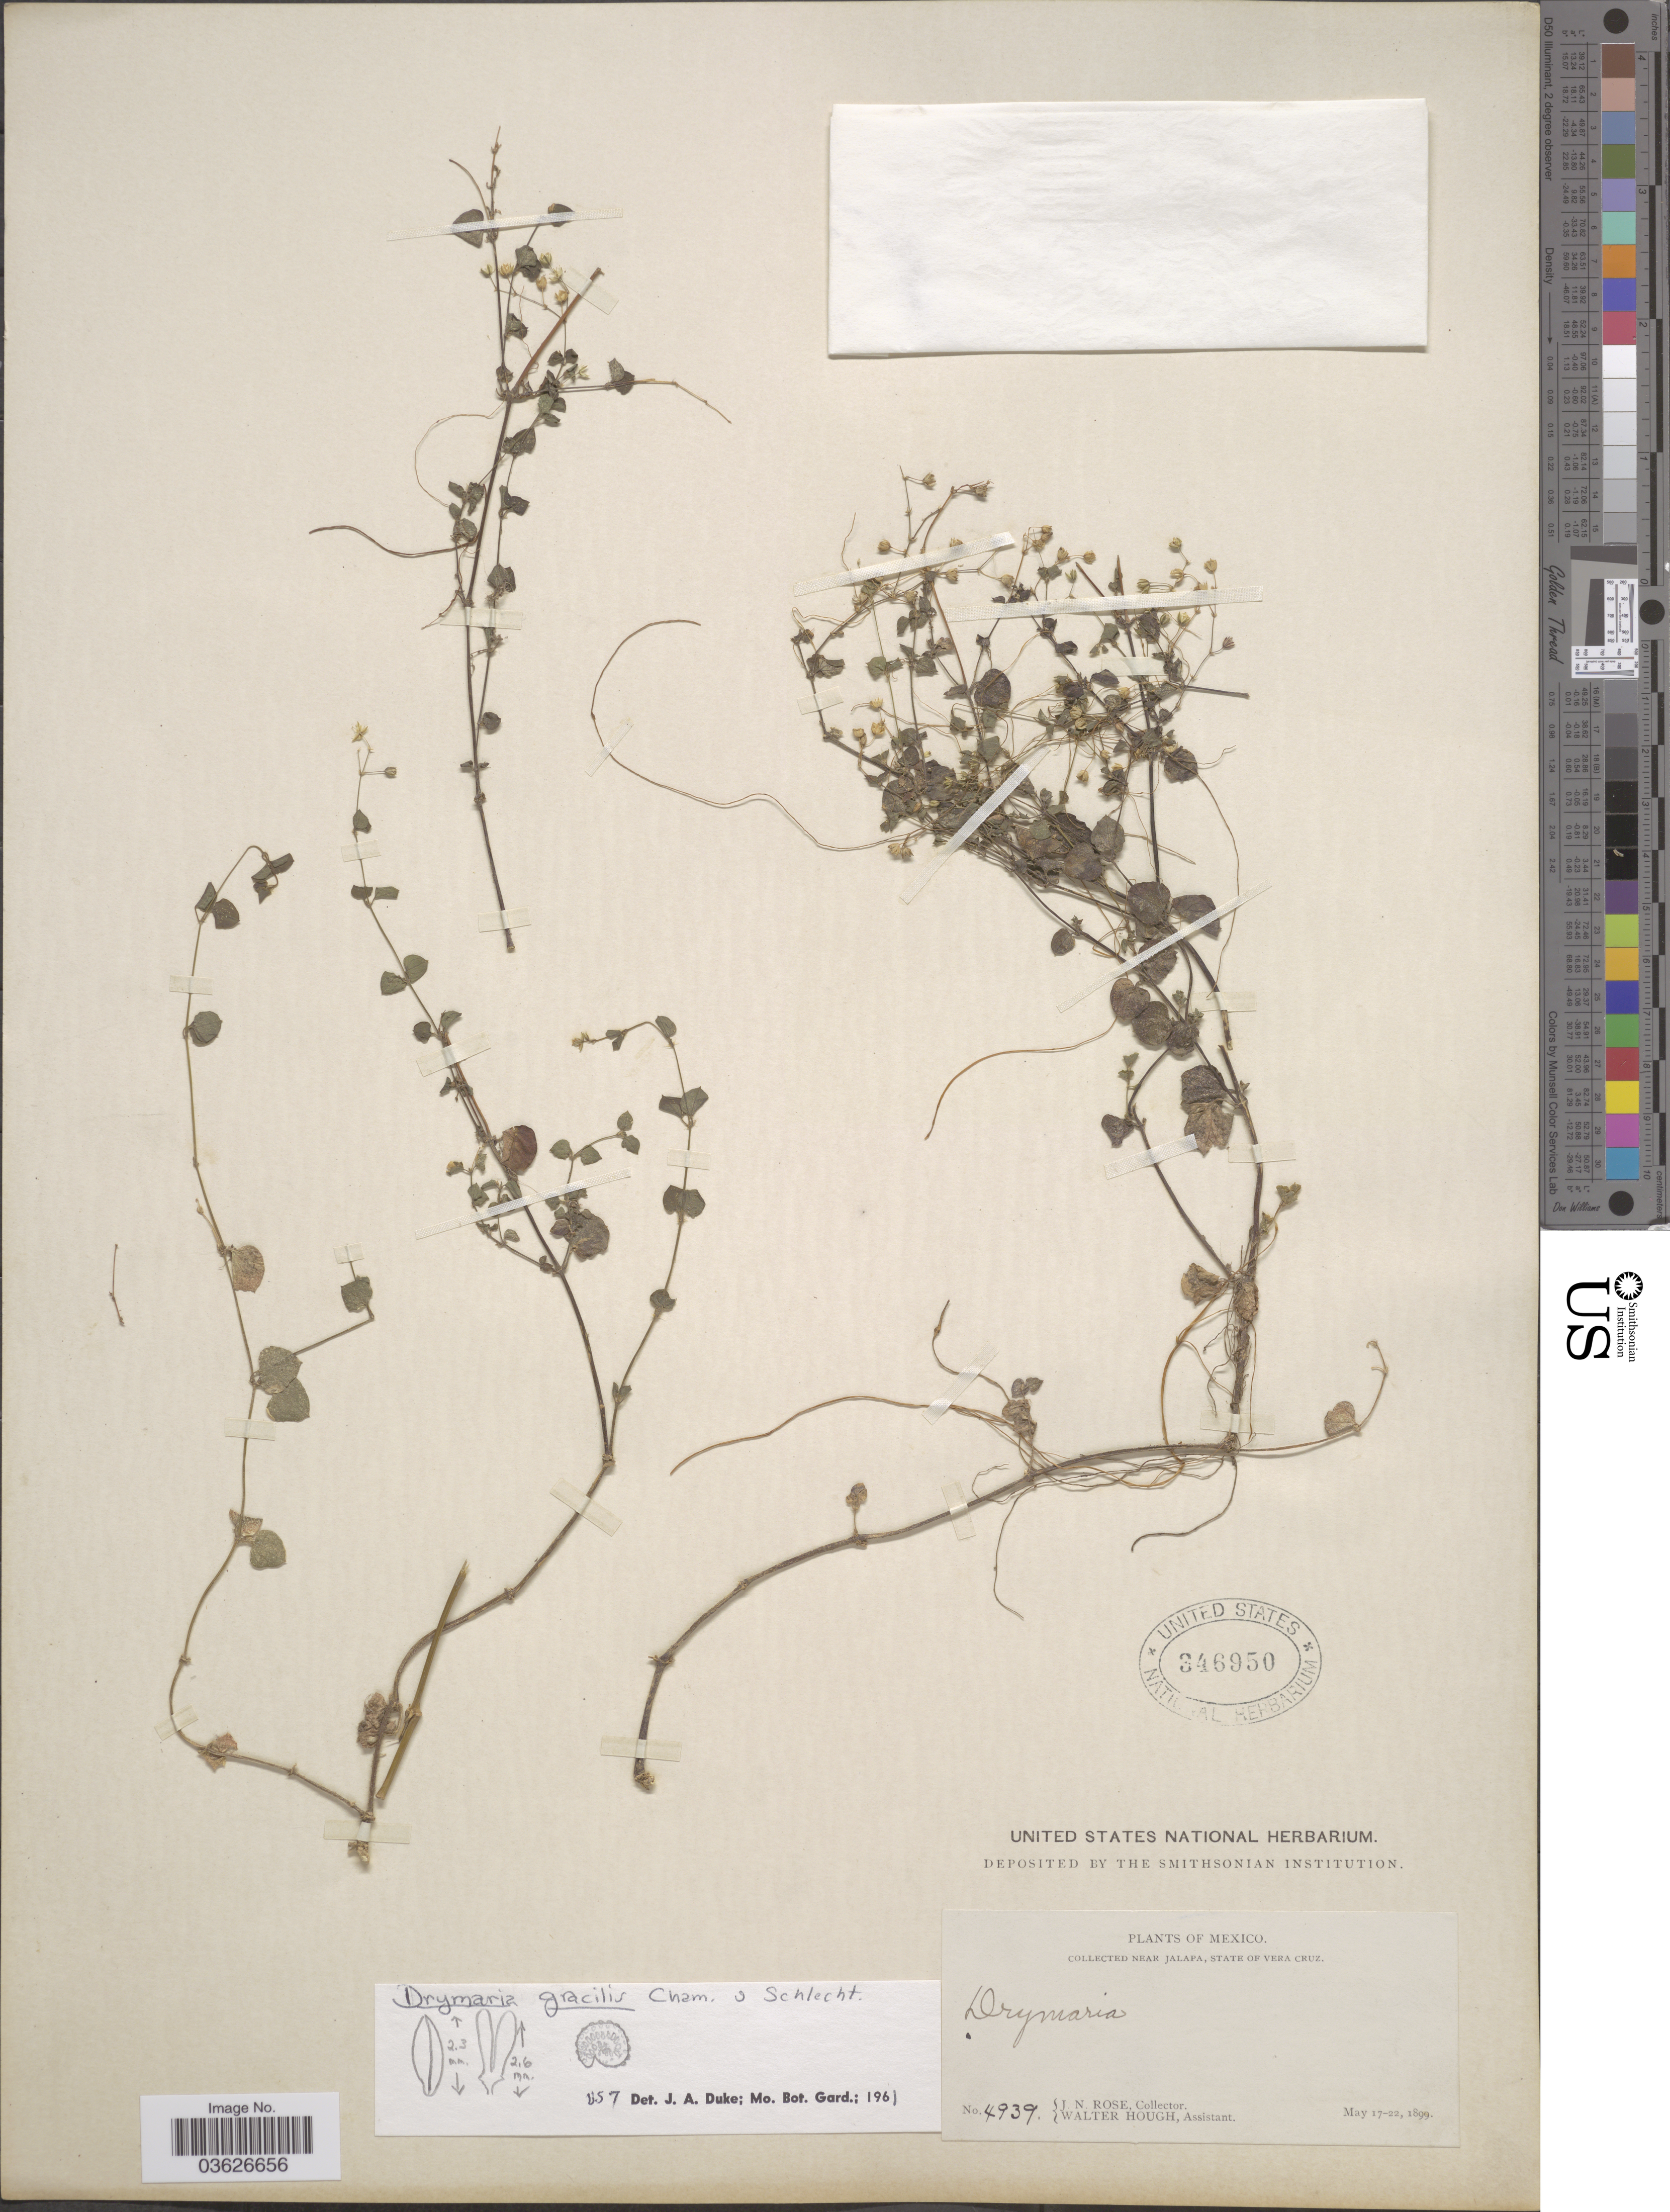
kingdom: Plantae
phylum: Tracheophyta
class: Magnoliopsida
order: Caryophyllales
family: Caryophyllaceae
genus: Drymaria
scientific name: Drymaria gracilis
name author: Cham. & Schltdl.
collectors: J. N. Rose & W. Hough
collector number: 4939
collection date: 1899-05-12/1899-05-22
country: Mexico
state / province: Veracruz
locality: Near Jalapa, State of Vera Cruz.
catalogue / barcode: US 346950